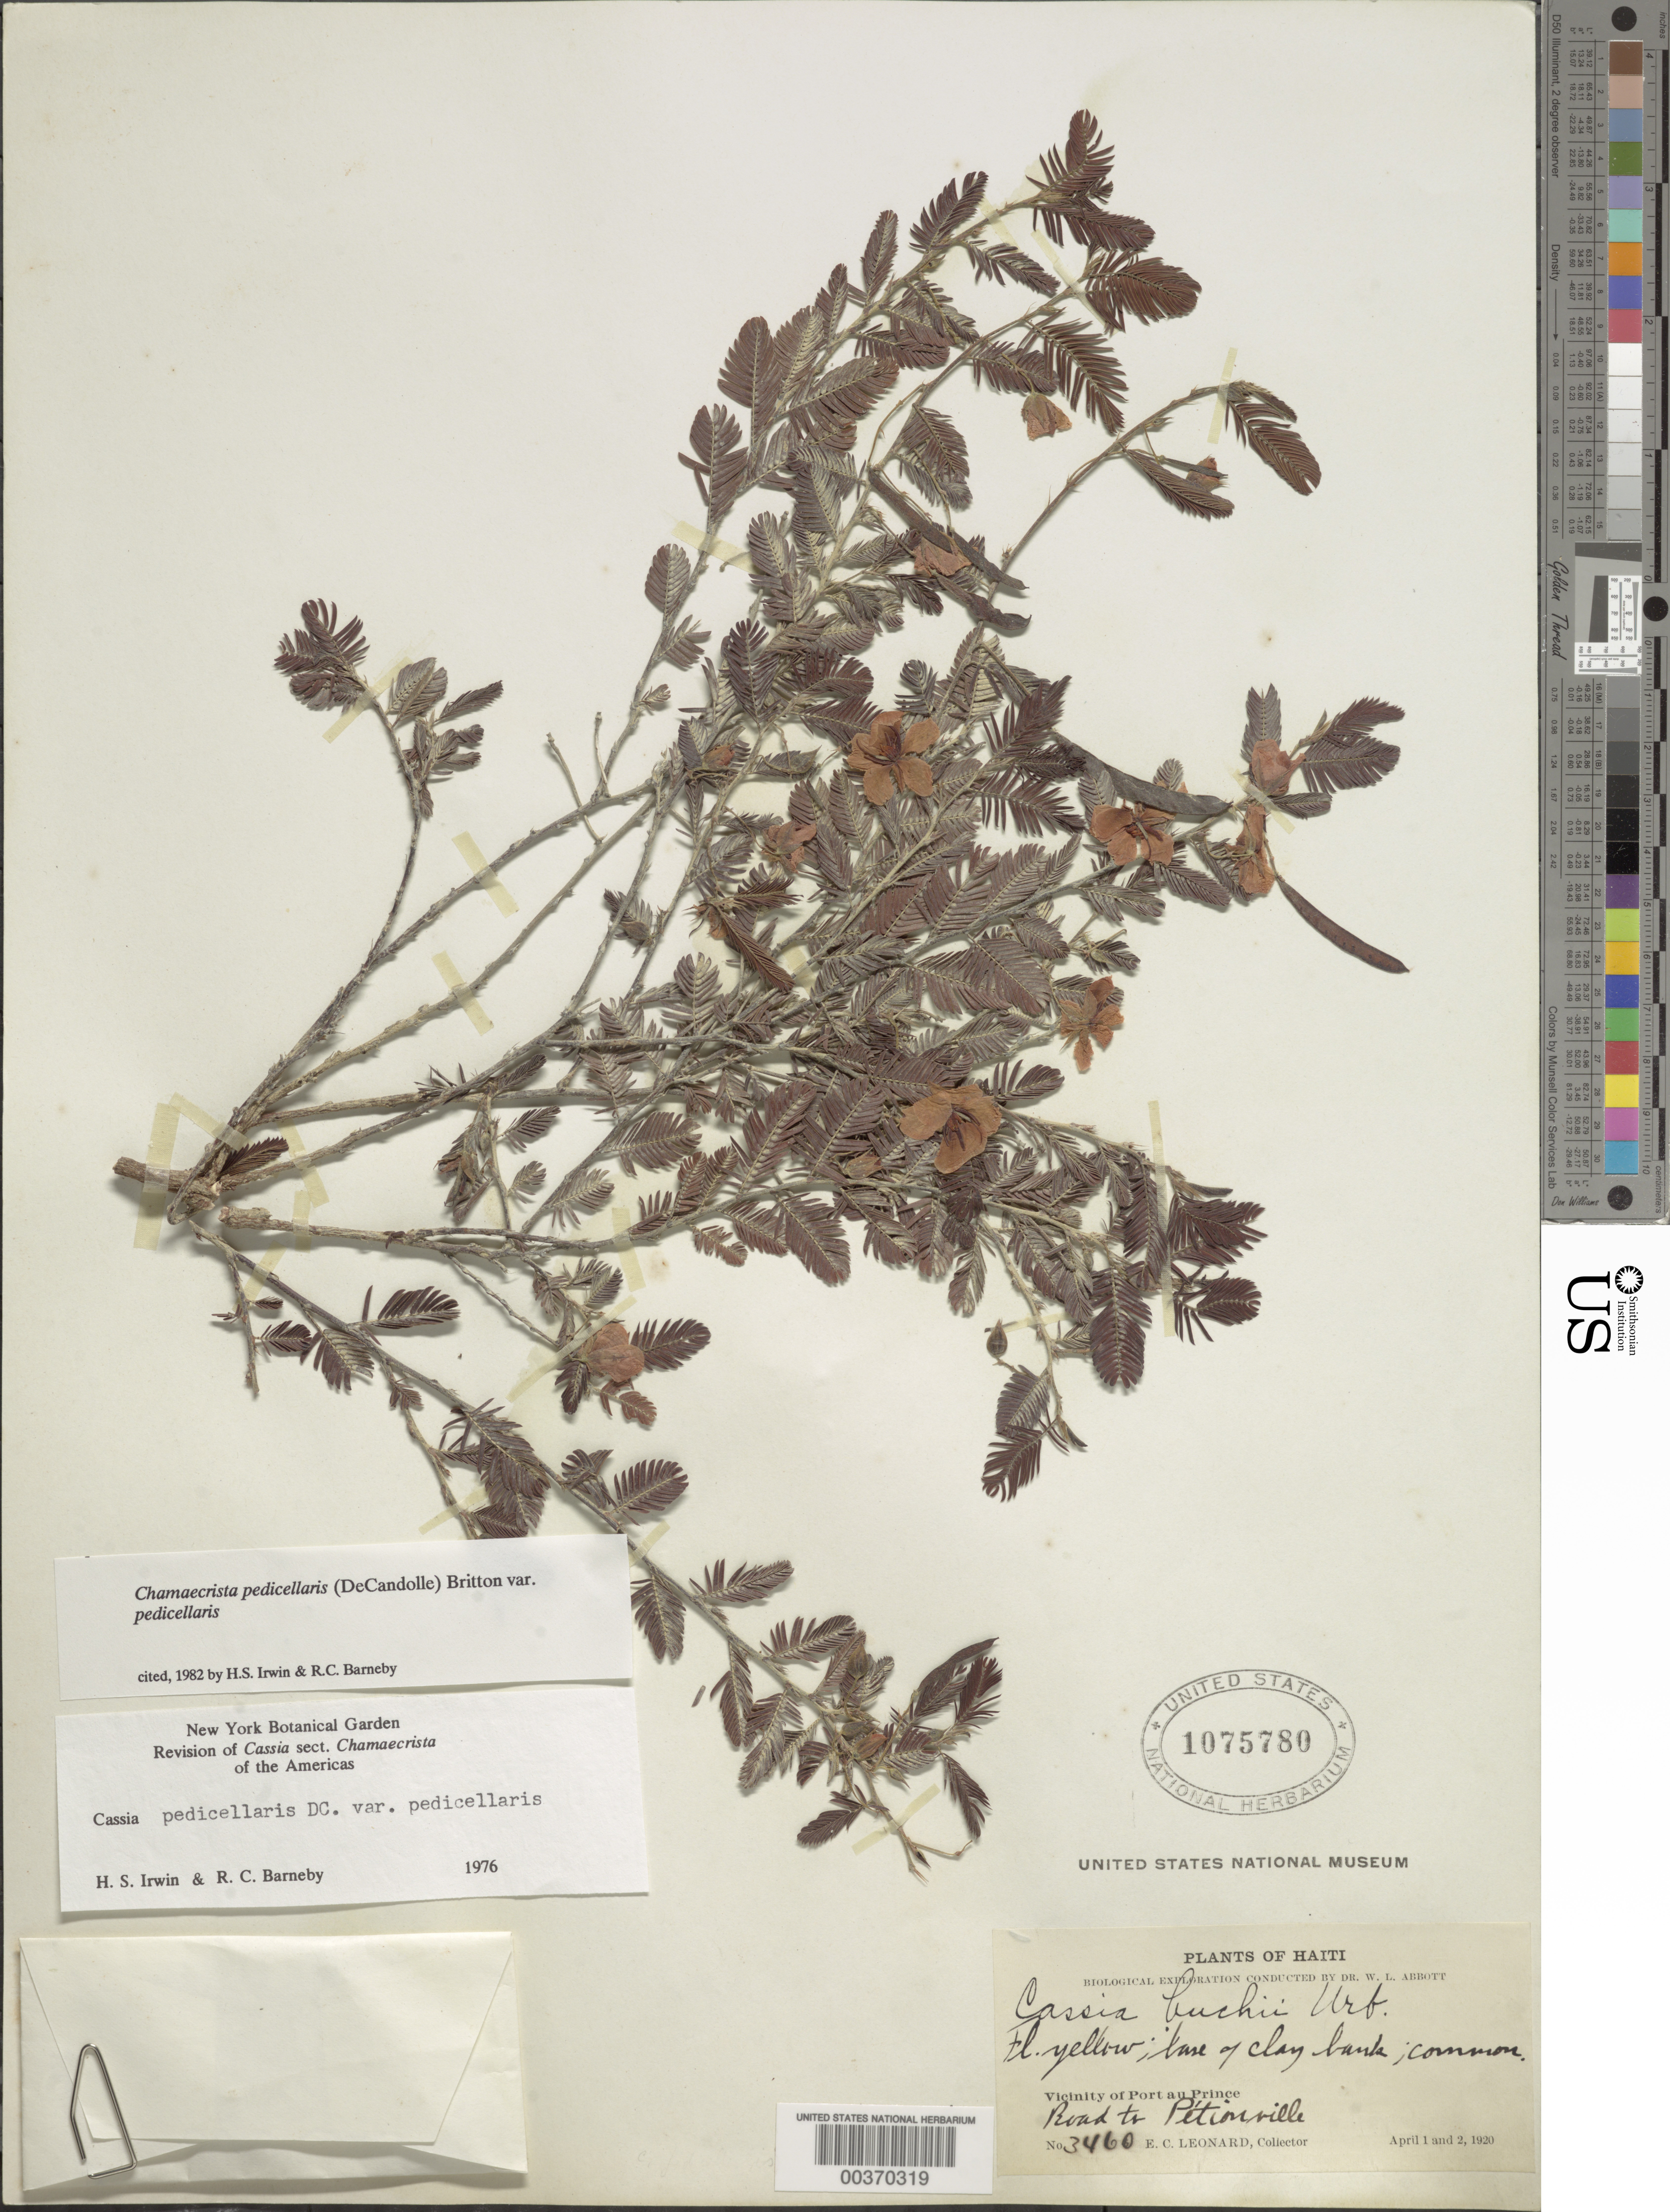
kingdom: Plantae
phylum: Tracheophyta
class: Magnoliopsida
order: Fabales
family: Fabaceae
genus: Chamaecrista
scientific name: Chamaecrista pedicellaris var. pedicellaris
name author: Britton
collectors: E. C. Leonard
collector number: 3460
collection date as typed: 01 Apr 1920 and 02 Apr 1920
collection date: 1920-04-01,1920-04-02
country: Haiti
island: Hispaniola Island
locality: Road to petionville; vicinity of port au prince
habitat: Base of clay bank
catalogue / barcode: US 1075780